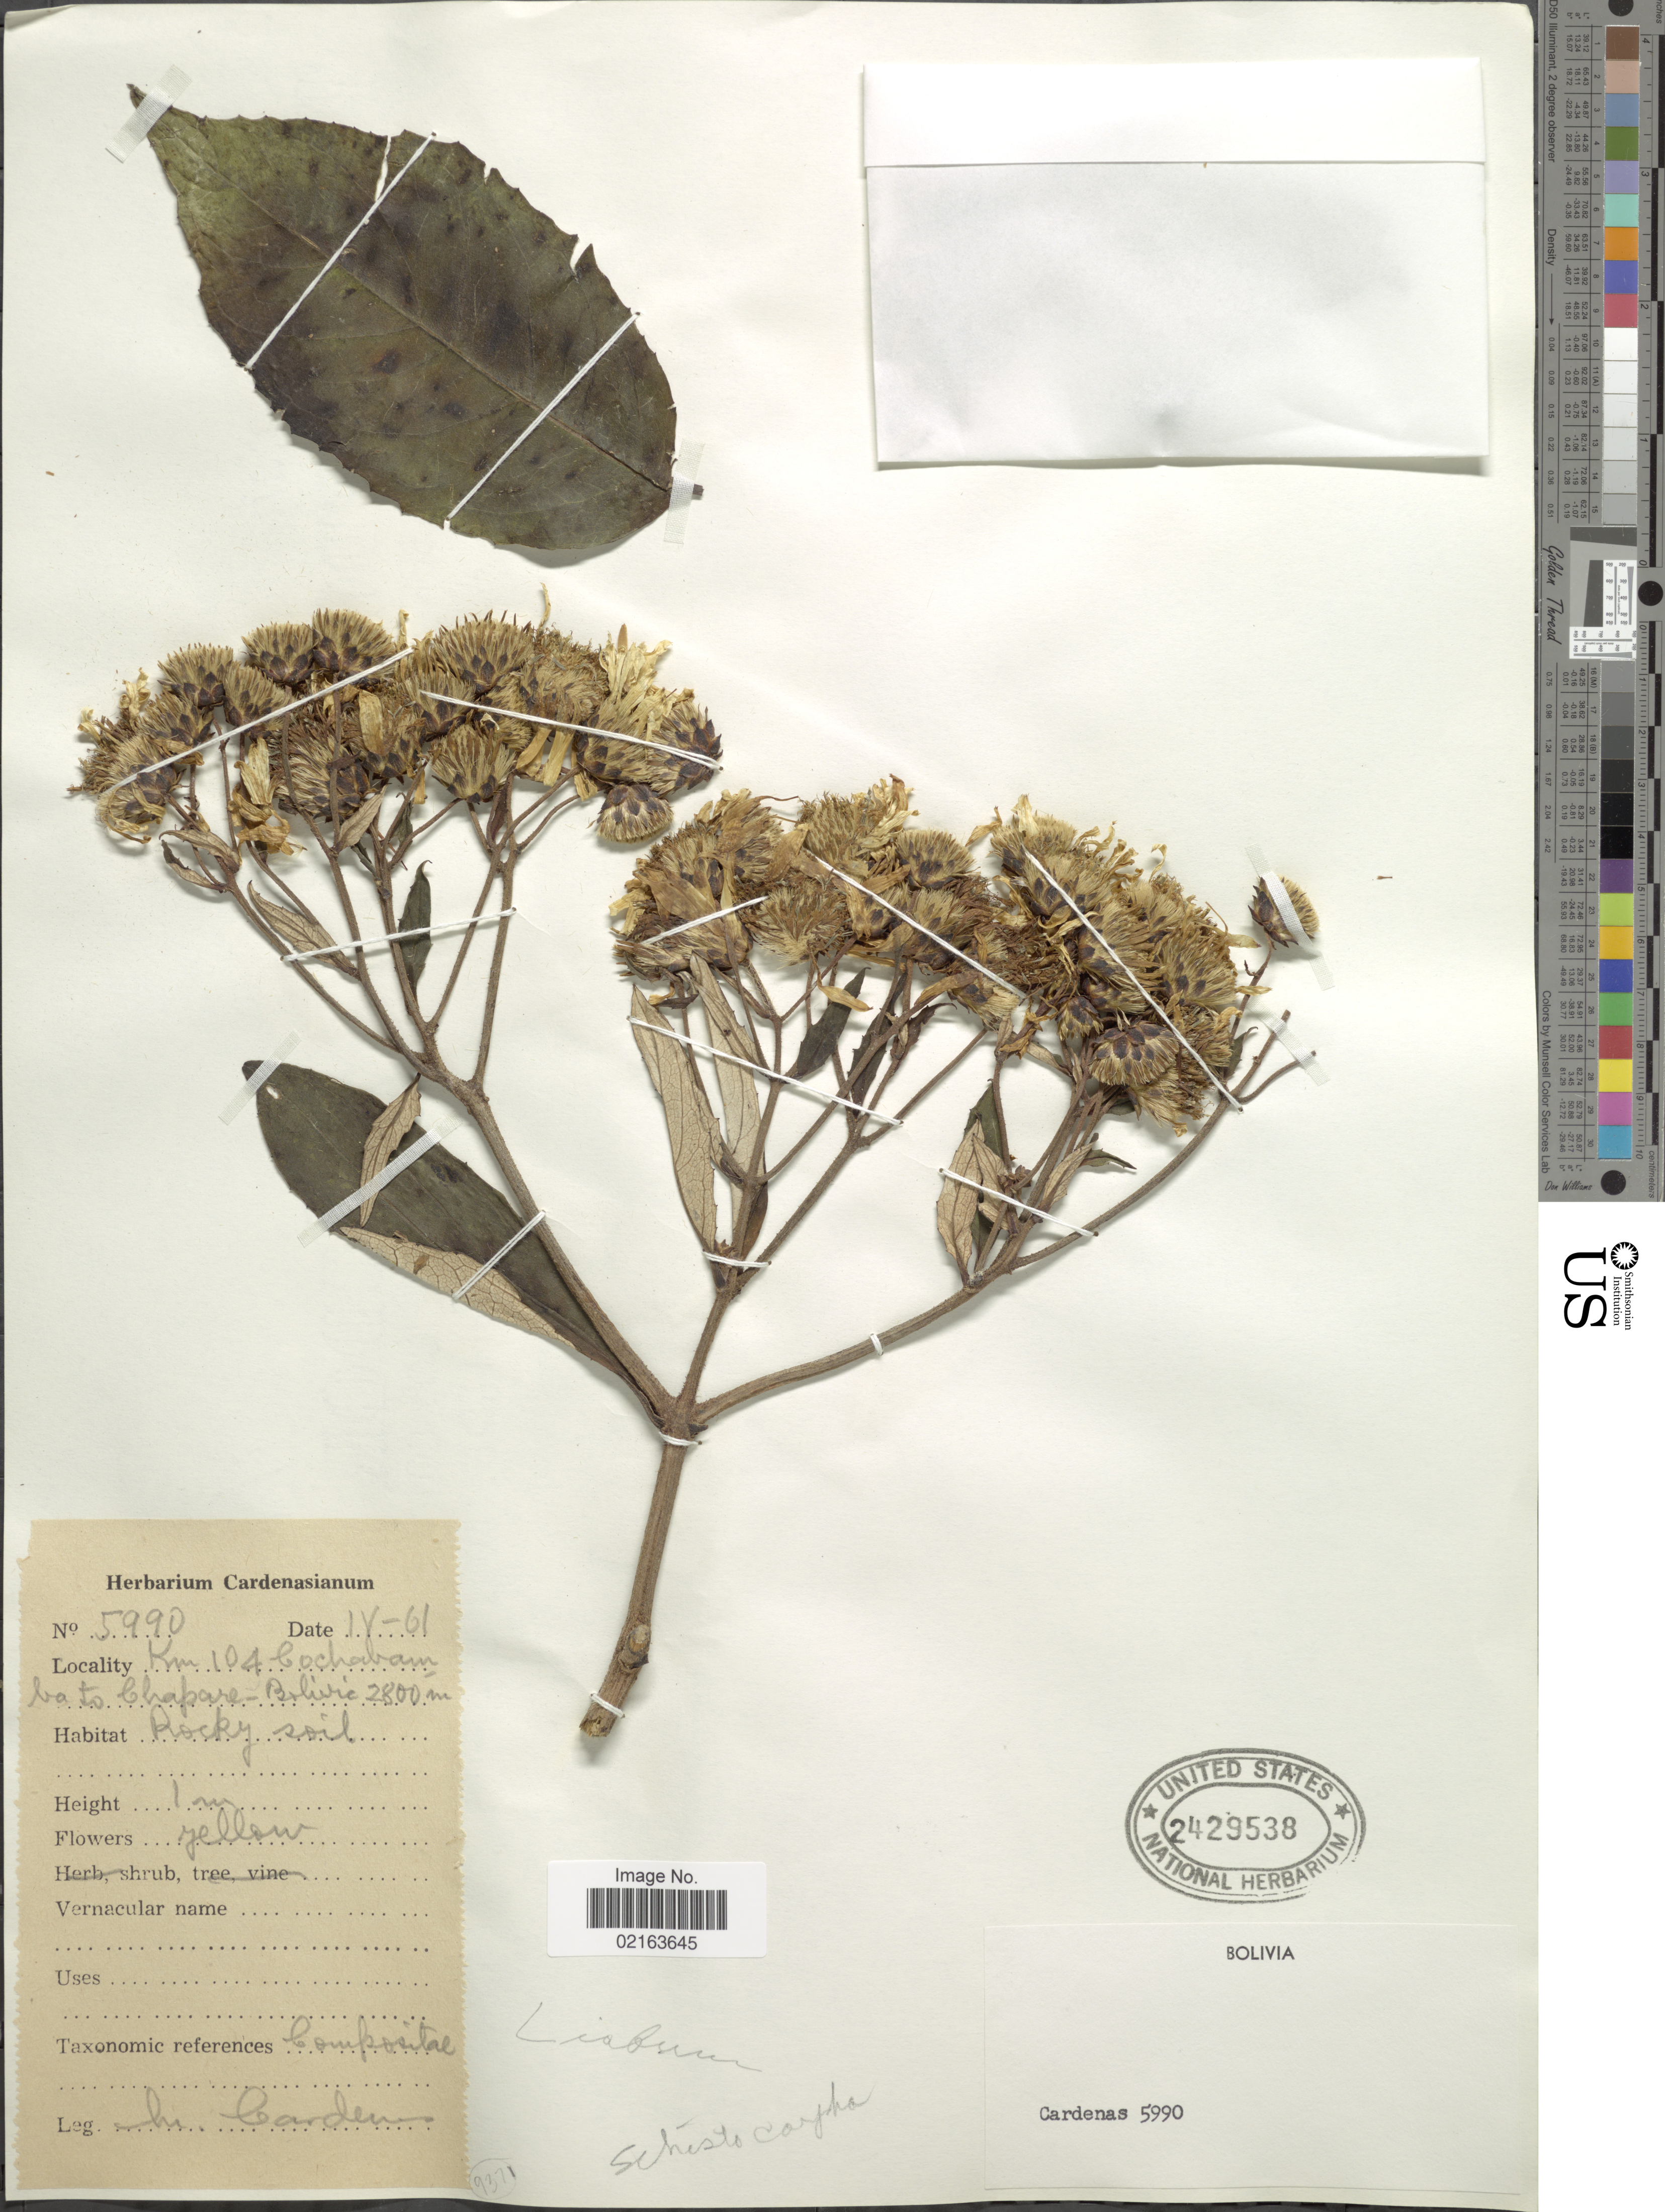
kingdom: Plantae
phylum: Tracheophyta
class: Magnoliopsida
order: Asterales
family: Asteraceae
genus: Munnozia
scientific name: Munnozia foliosa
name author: Rusby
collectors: M. Cárdenas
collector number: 5990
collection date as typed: Transcribed d/m/y: /4/61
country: Bolivia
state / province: Cochabamba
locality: Km 104 Cochabamba to Chapare-Bolivie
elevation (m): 2800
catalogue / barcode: US 2429538